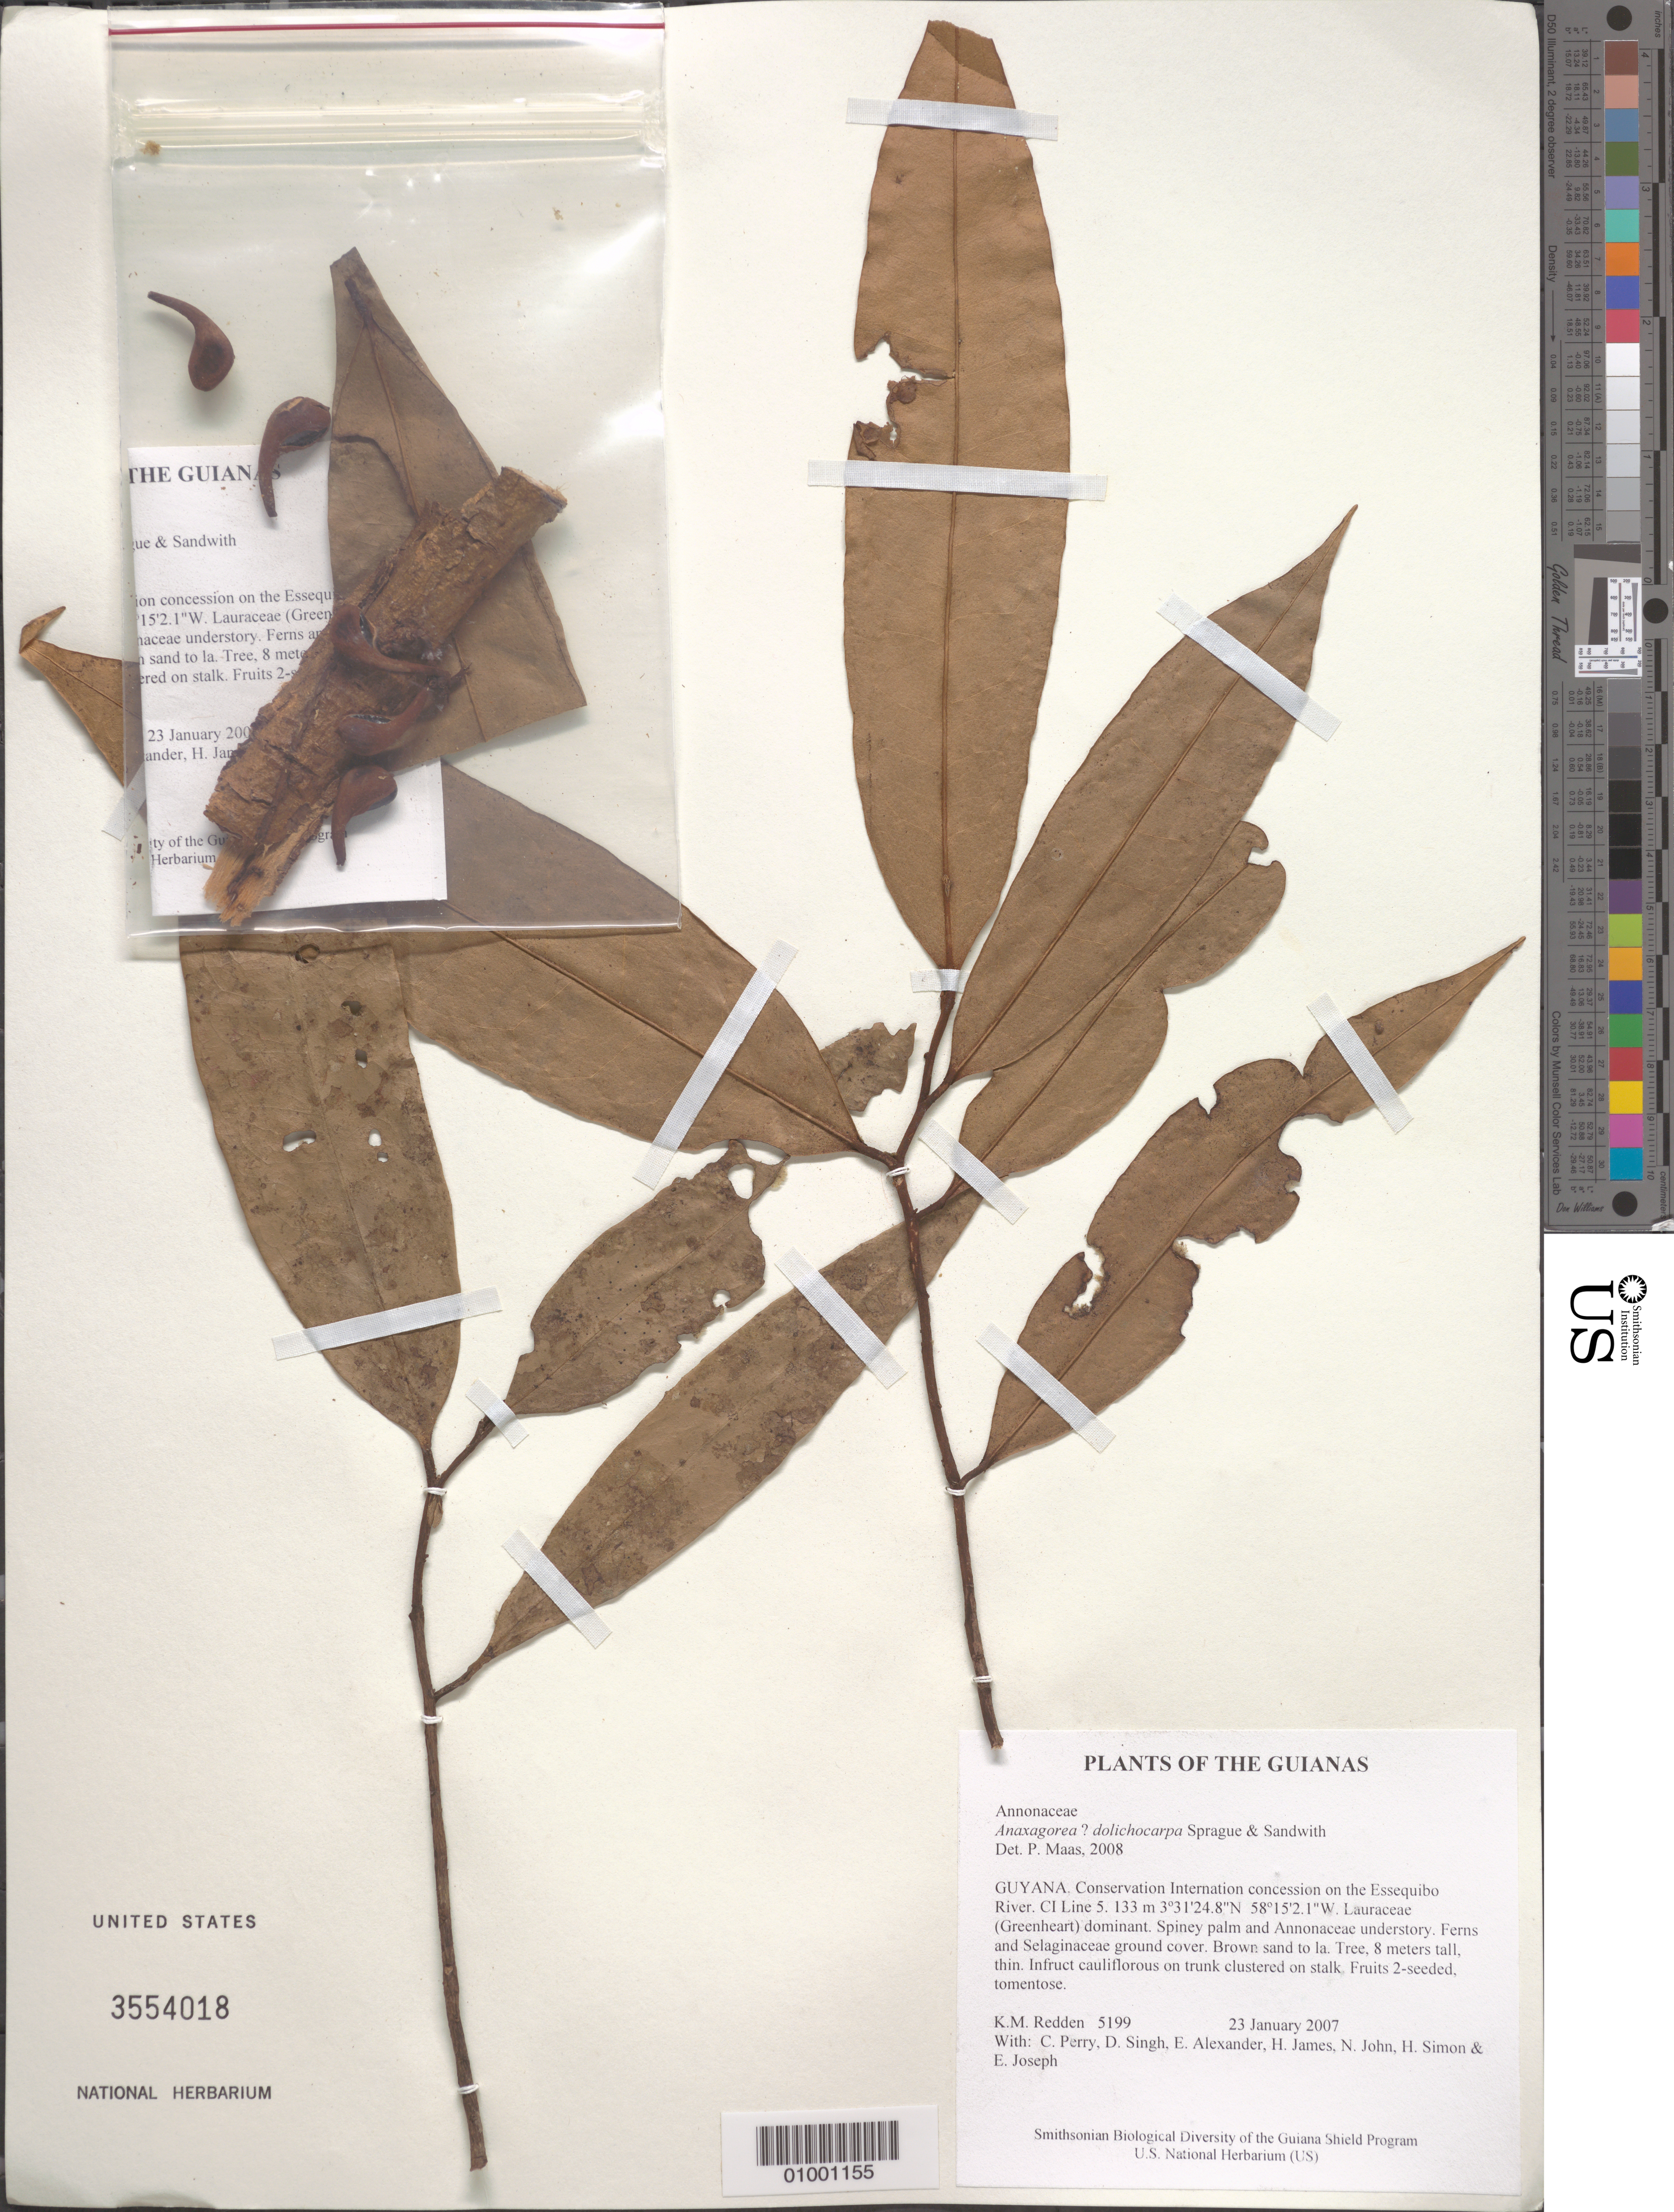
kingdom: Plantae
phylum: Tracheophyta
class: Magnoliopsida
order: Magnoliales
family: Annonaceae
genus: Anaxagorea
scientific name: Anaxagorea dolichocarpa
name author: Sprague & Sandwith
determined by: Maas, Paul J. M.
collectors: K. M. Redden, C. Perry, D. Singh, E. Alexander, H. James, N. John, H. Simon & E. Joseph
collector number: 5199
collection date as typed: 23 January 2007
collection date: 2007-01-23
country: Guyana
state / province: U. Takutu-U. Essequibo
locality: Conservation International concession on the Essequibo River. CI Line 5.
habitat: Lauraceae (Greenheart) dominant. Spiny palm and Annonaceae understory. Ferns and Selaginaceae ground cover. Brown sand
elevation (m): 133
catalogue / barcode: US 3554018